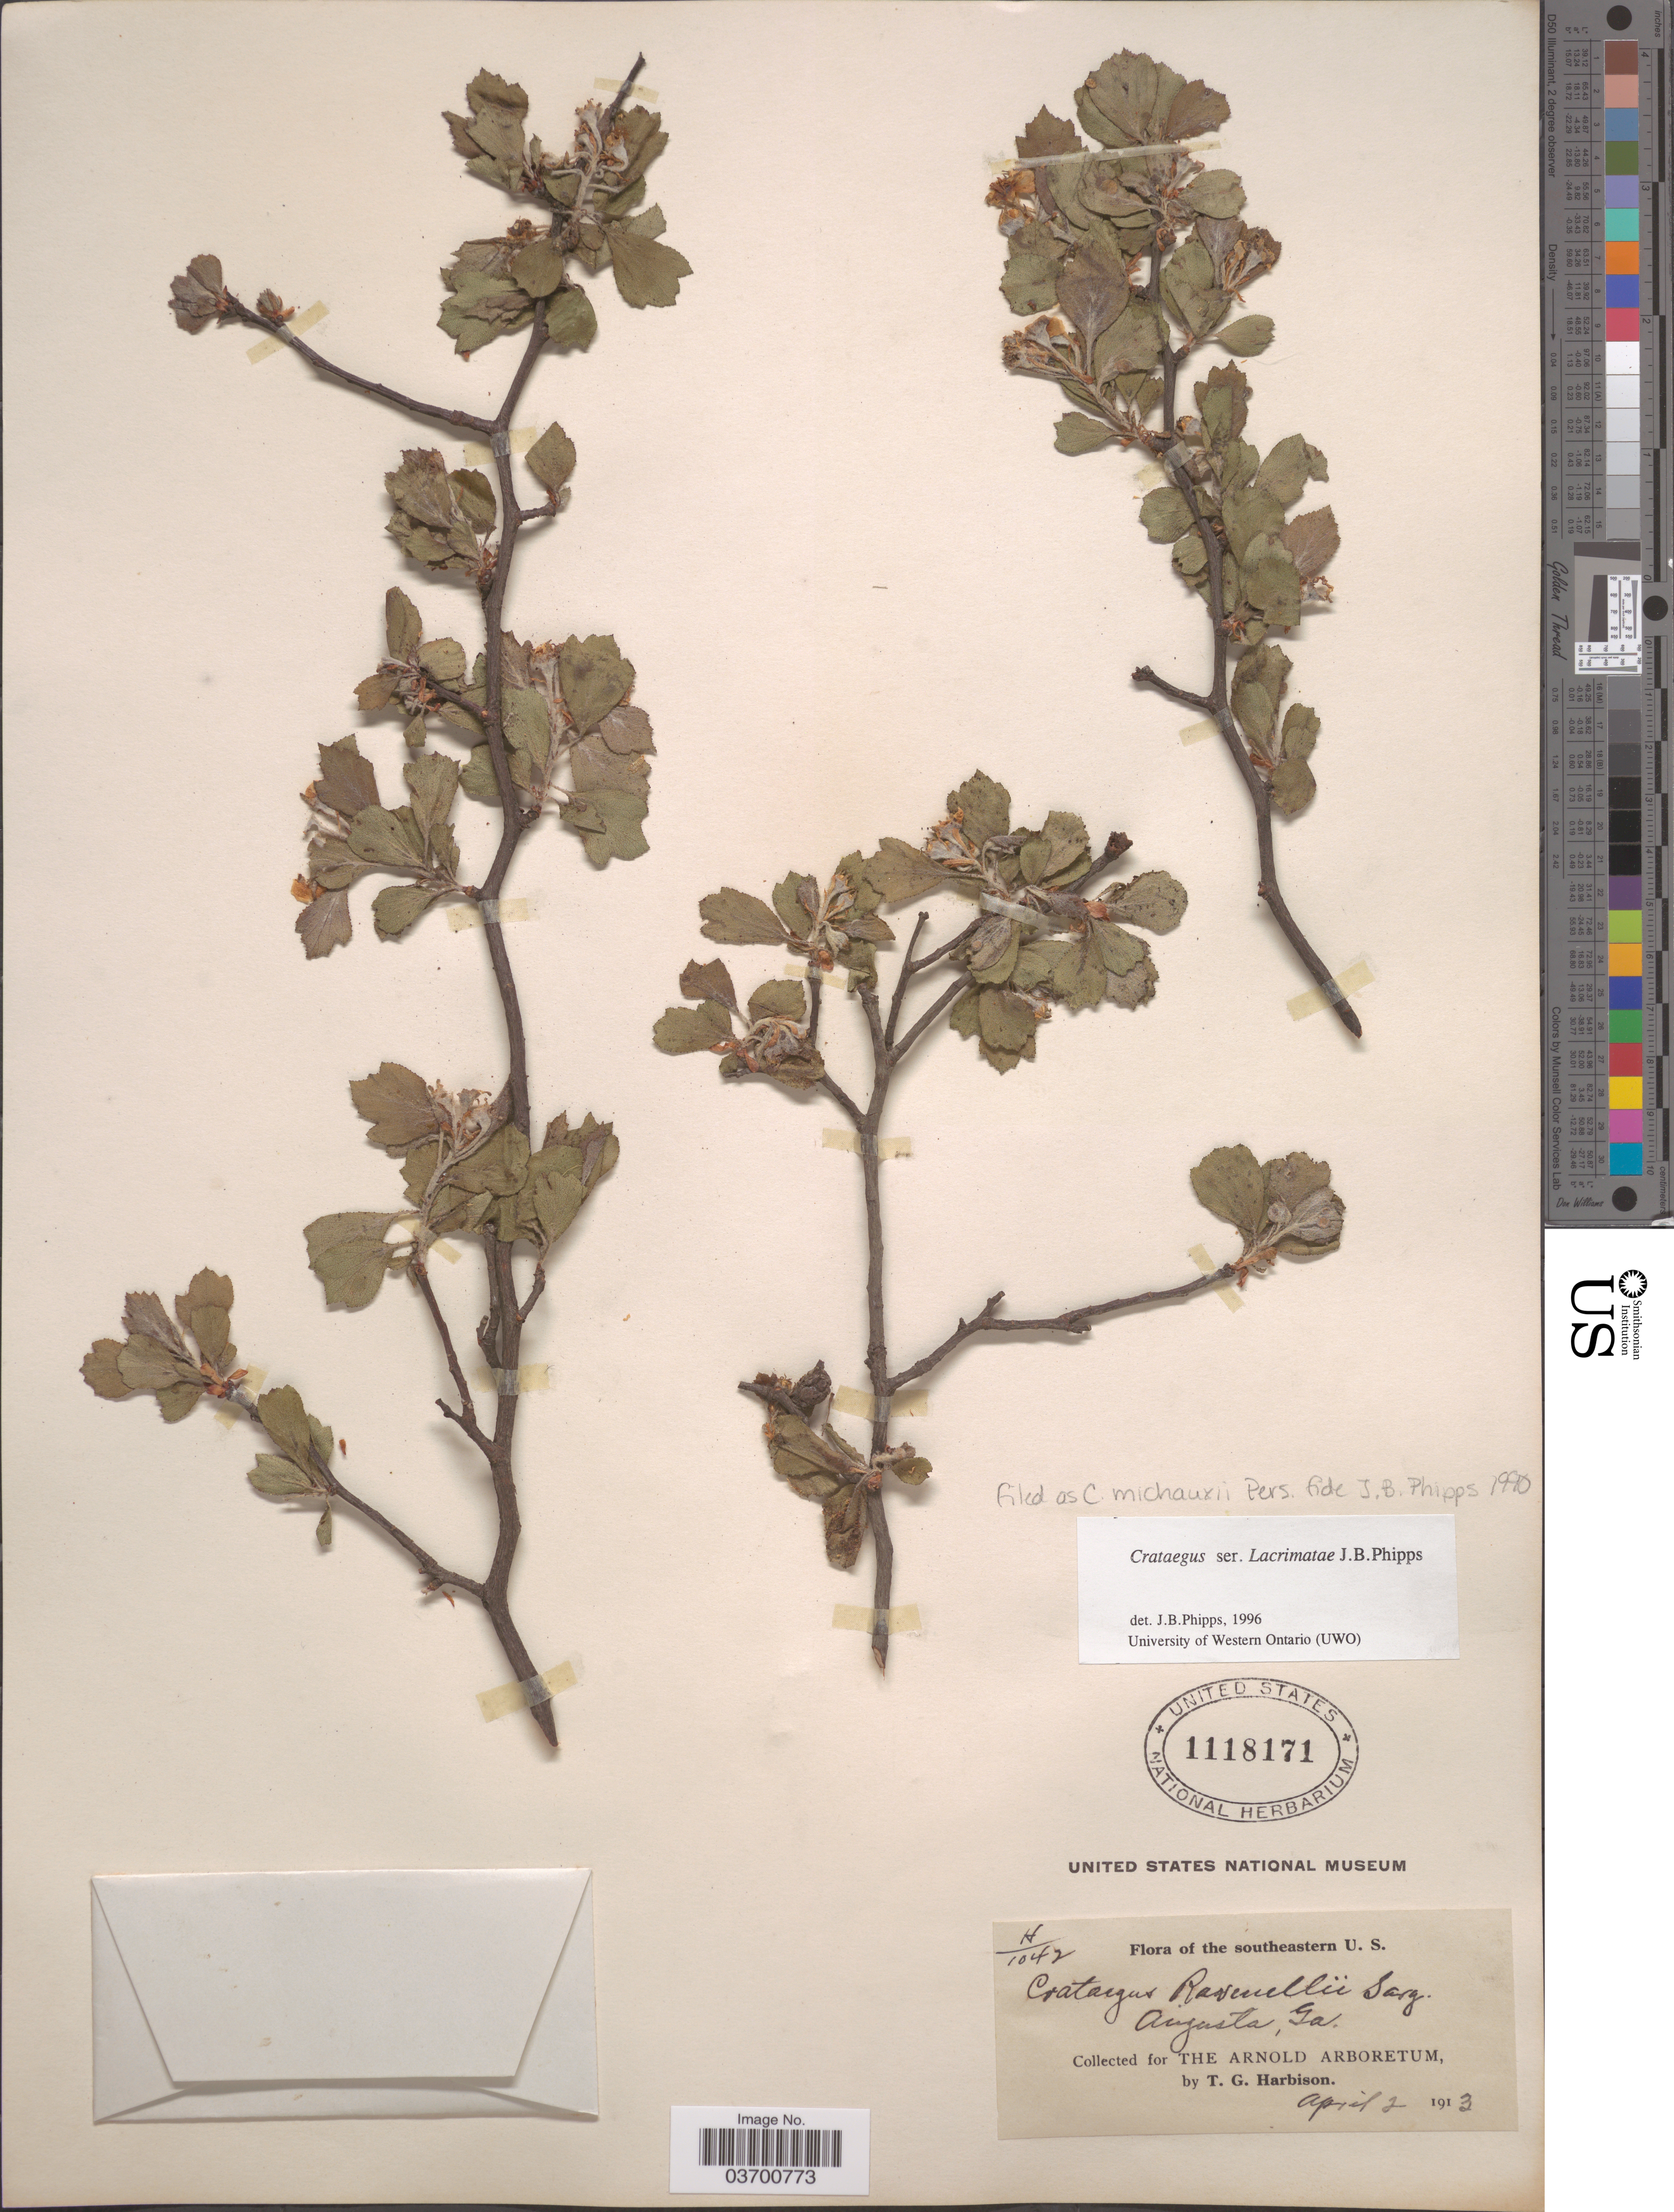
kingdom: Plantae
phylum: Tracheophyta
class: Magnoliopsida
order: Rosales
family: Rosaceae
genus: Crataegus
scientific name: Crataegus michauxii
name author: Pers.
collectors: T. Harbison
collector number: H/1042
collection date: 1913-04-02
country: United States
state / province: Florida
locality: Southeastern U.S. Augusta.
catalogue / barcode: US 1118171